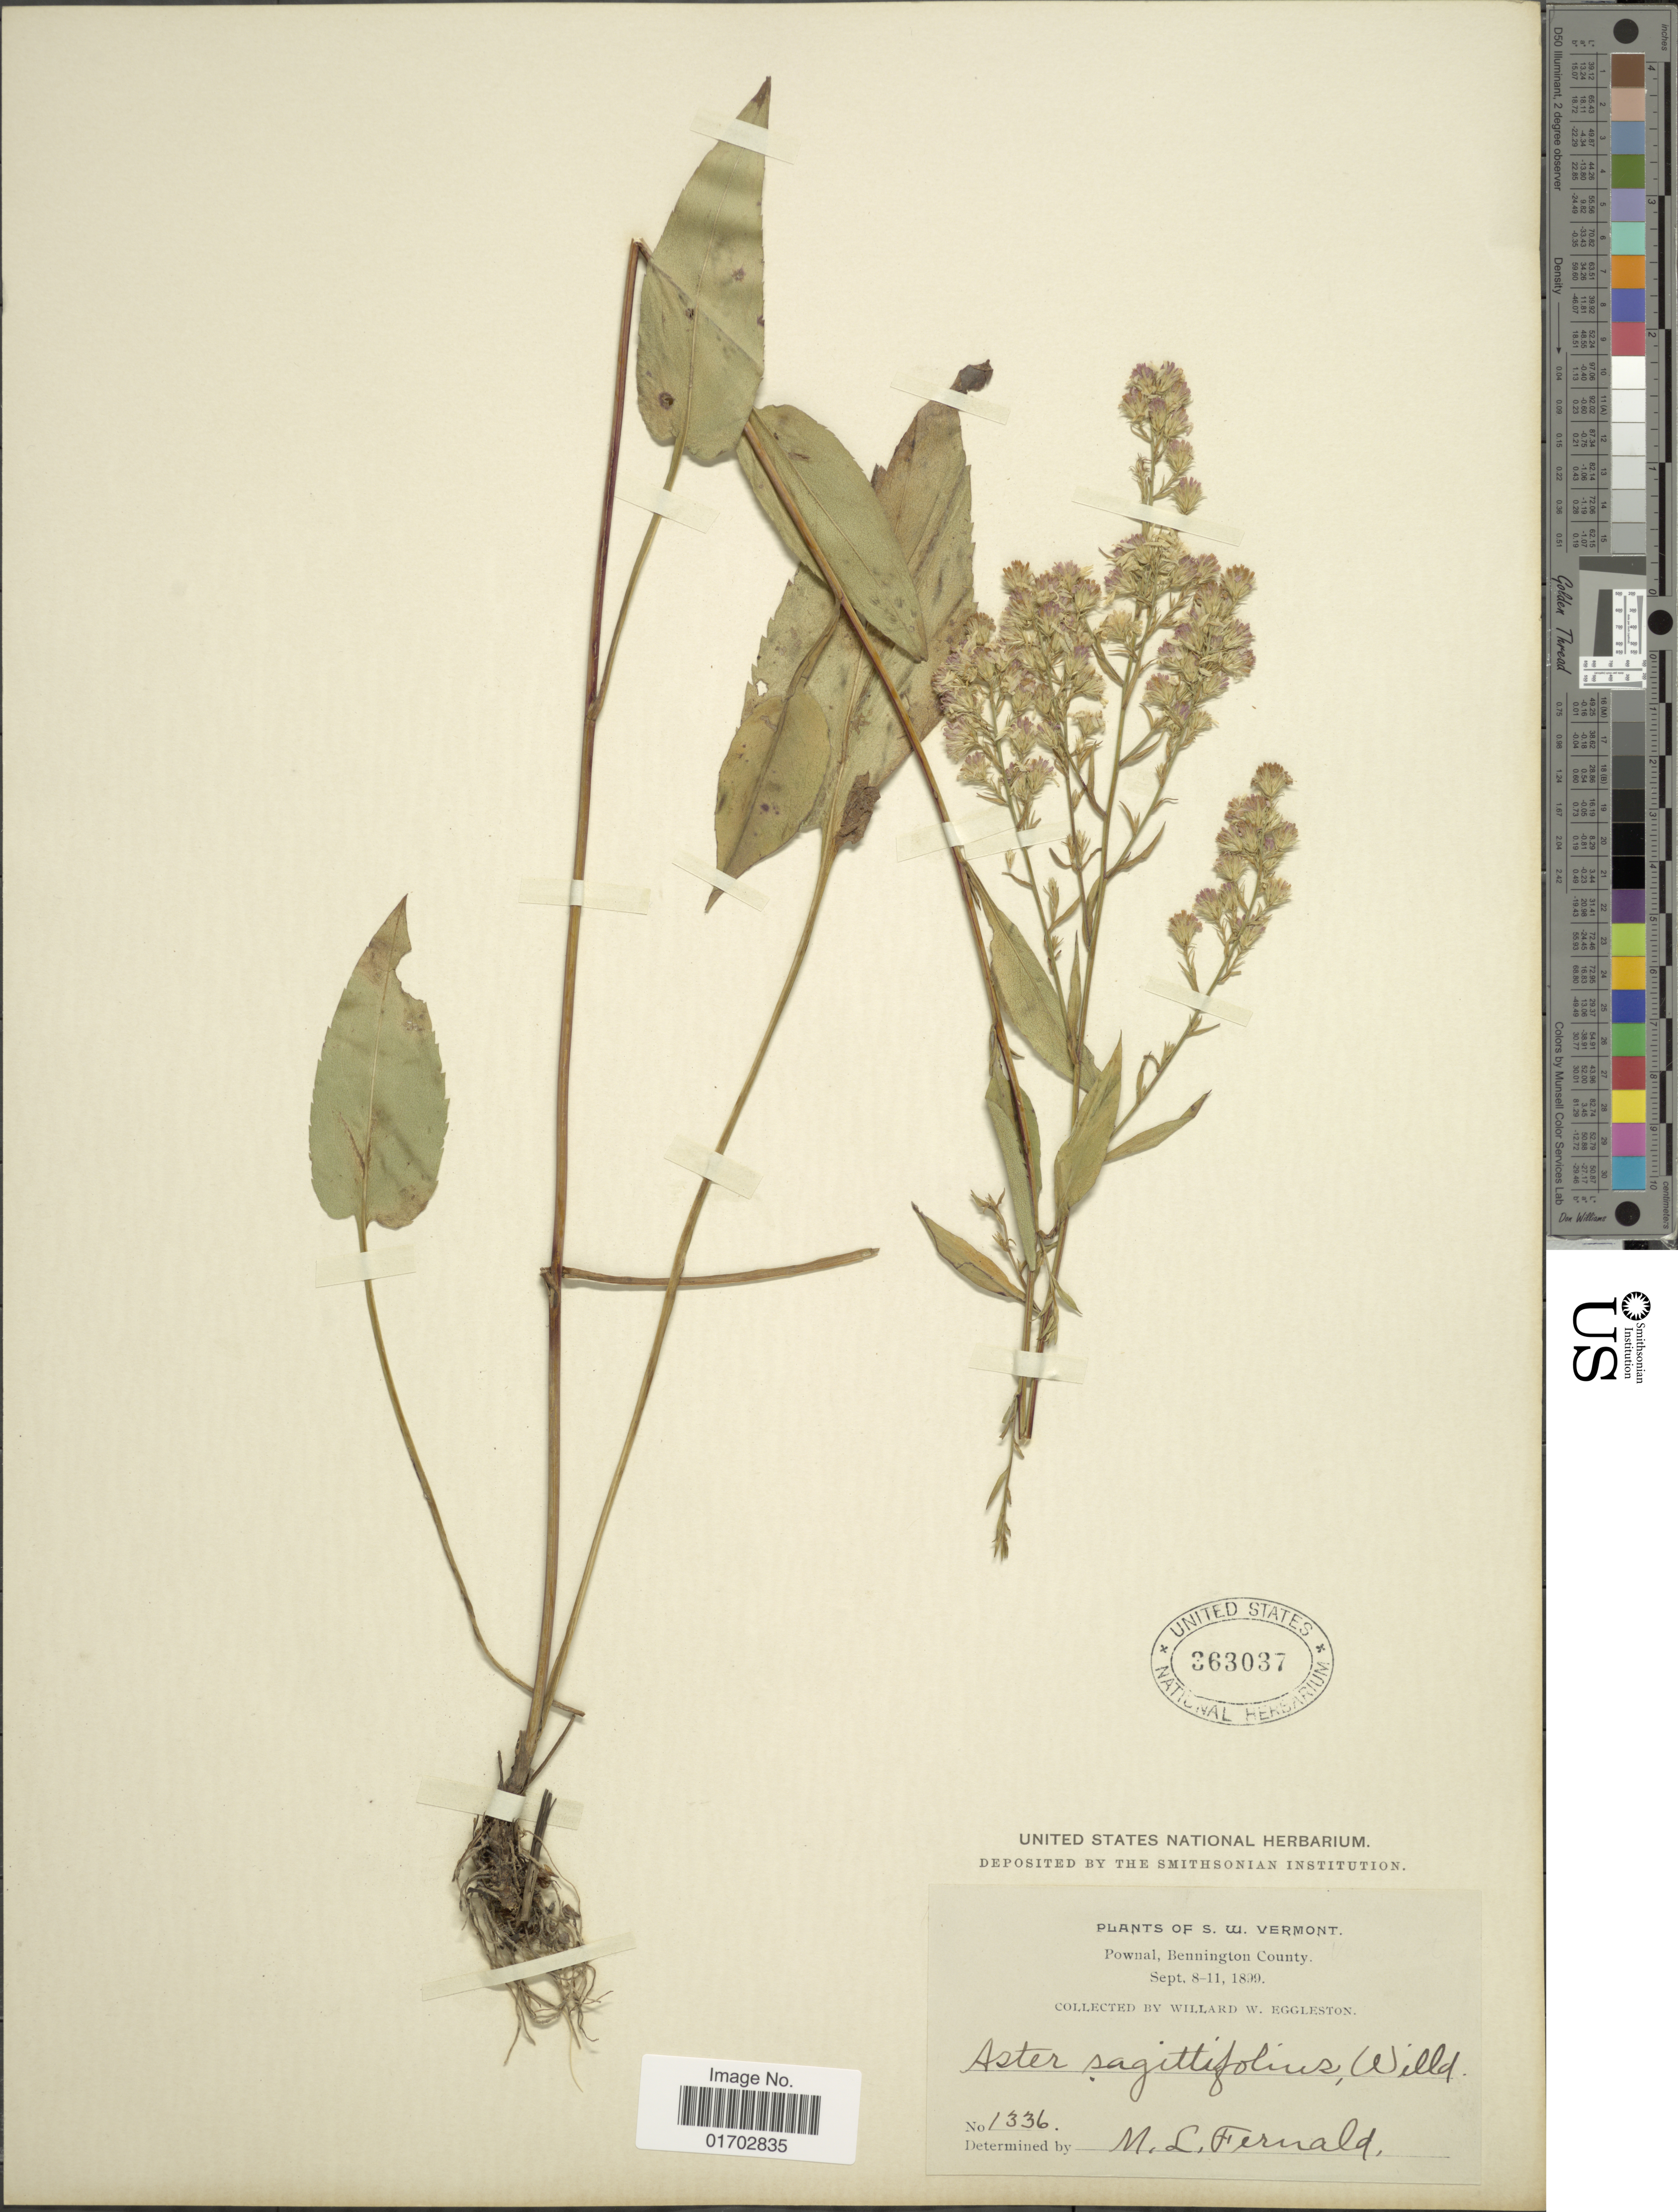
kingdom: Plantae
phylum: Tracheophyta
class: Magnoliopsida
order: Asterales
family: Asteraceae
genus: Symphyotrichum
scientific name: Symphyotrichum sagittifolium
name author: (Wedem. ex Willd.) G.L. Nesom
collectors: W. W. Eggleston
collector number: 1336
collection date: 1899-09-08/1899-09-11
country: United States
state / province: Vermont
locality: S.W. Vermont, Pownal, Bennington County.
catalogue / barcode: US 363037